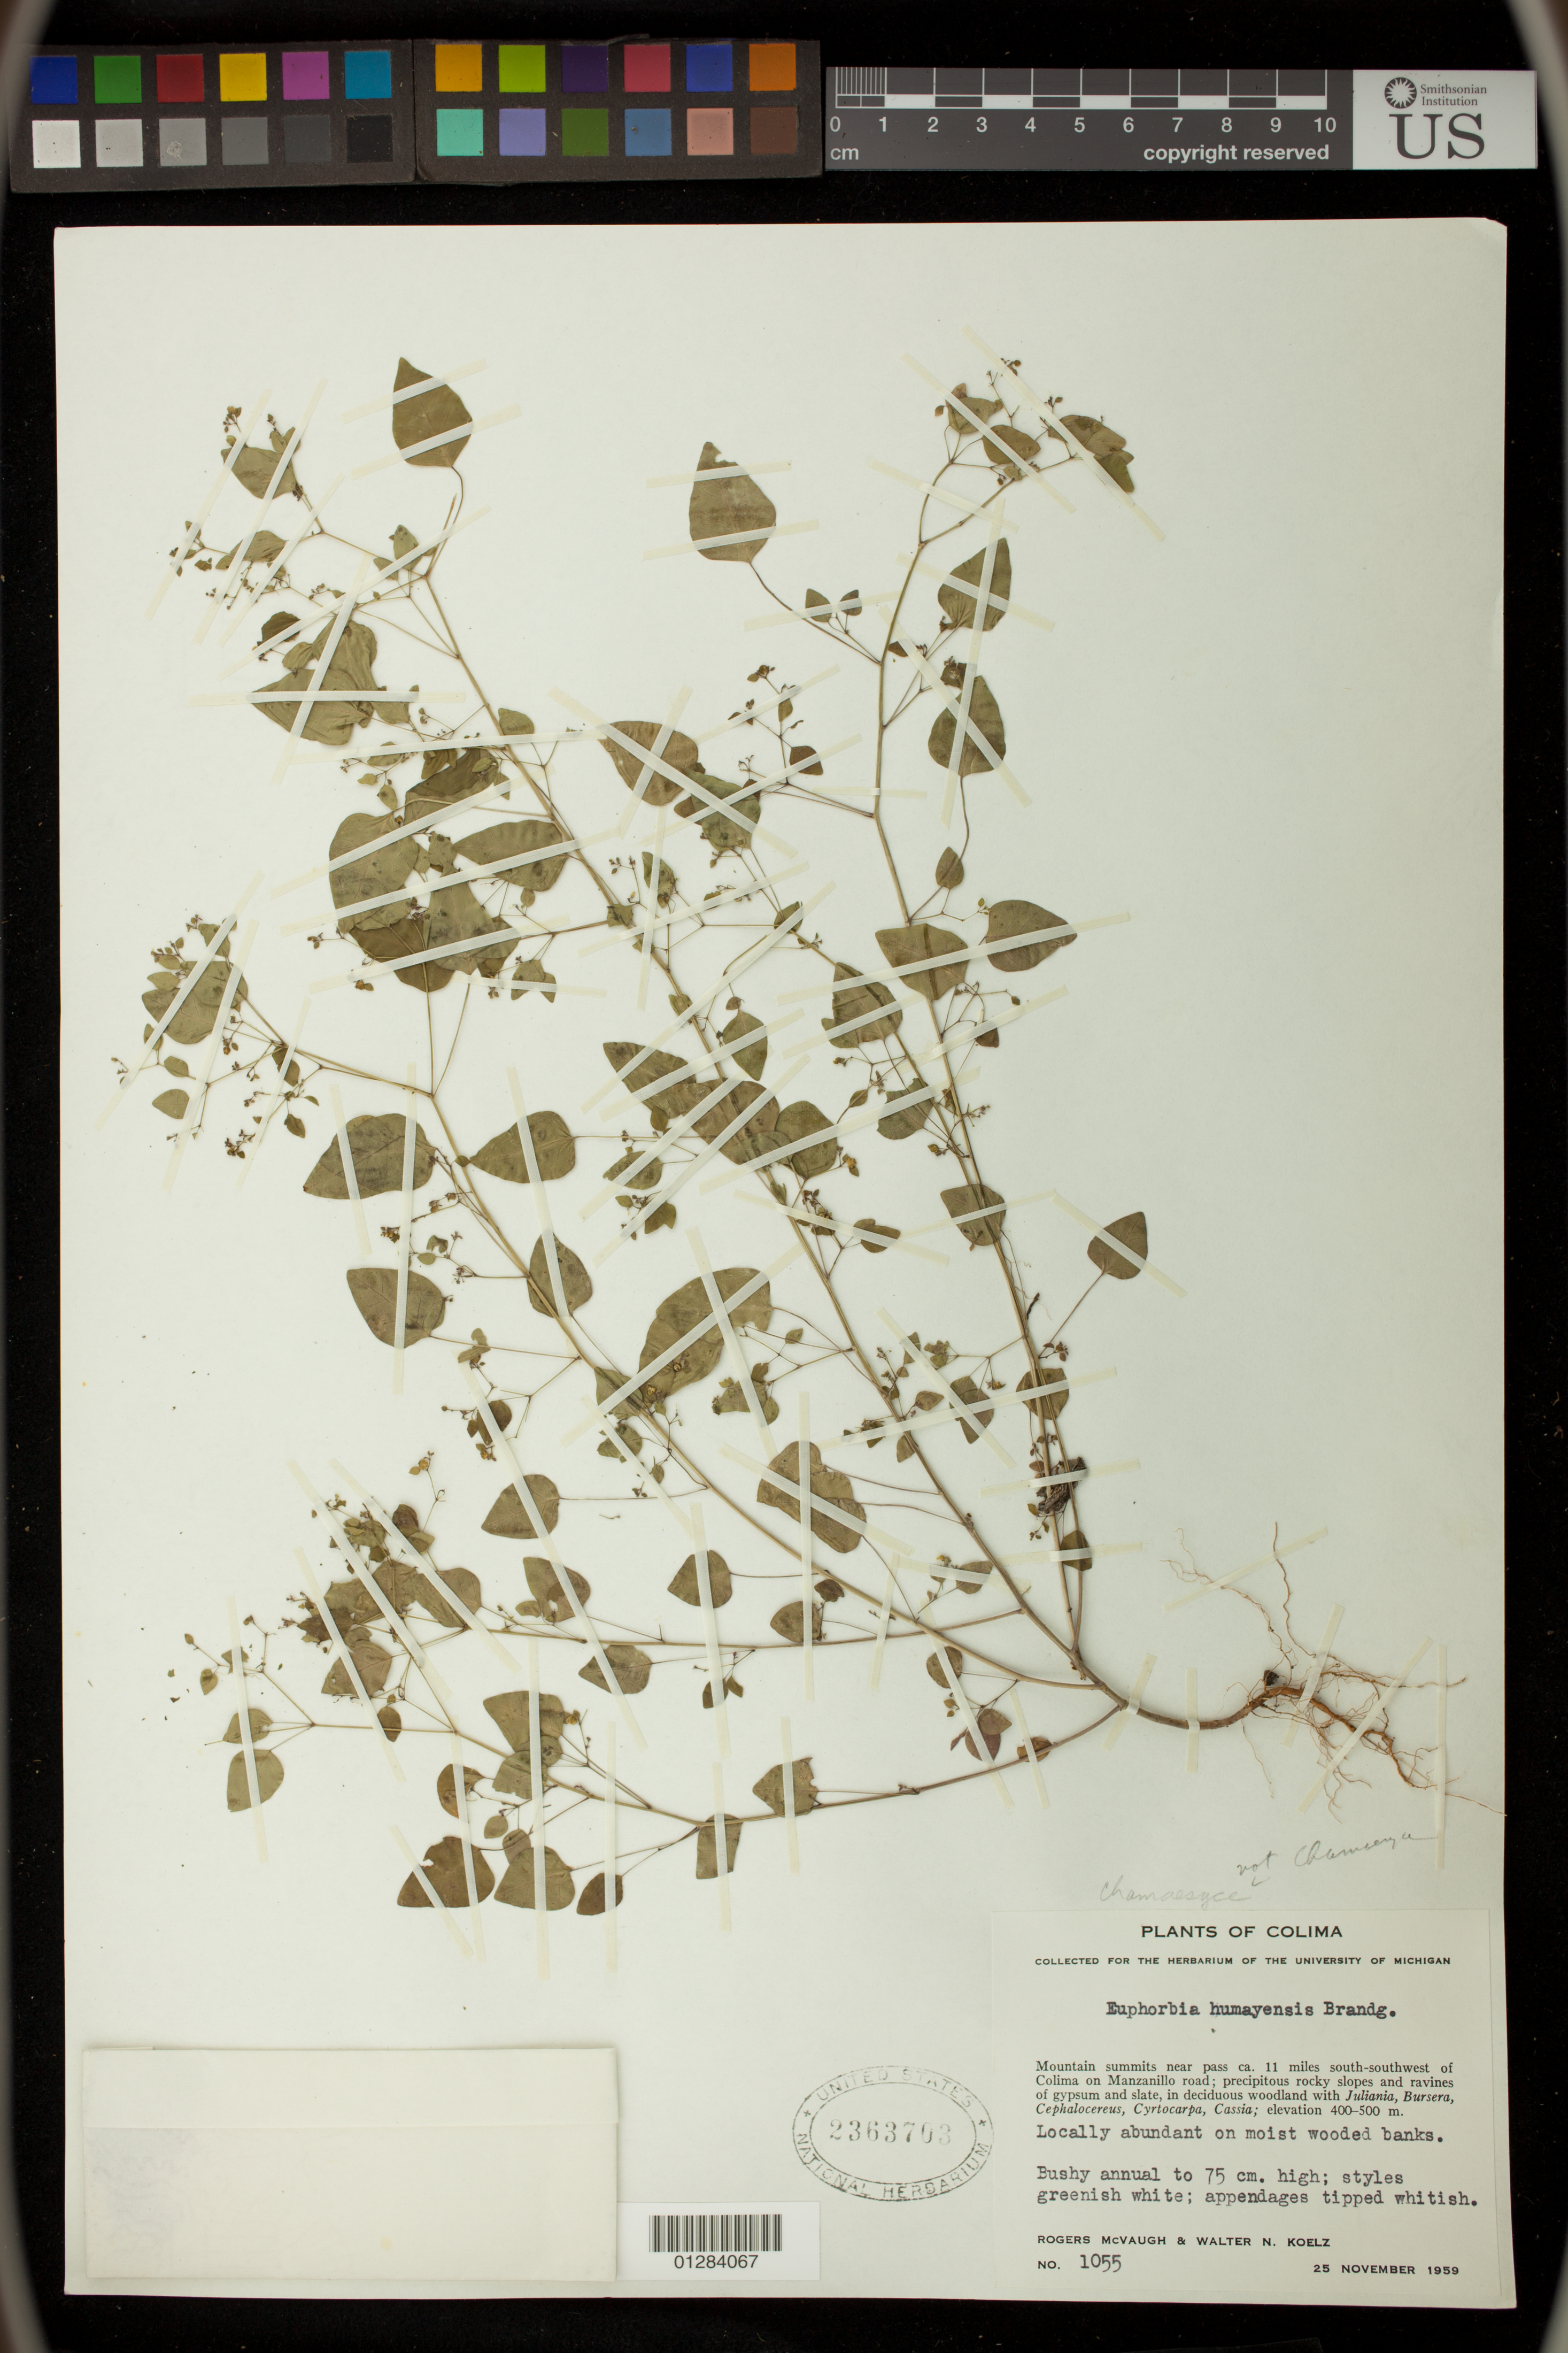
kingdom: Plantae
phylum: Tracheophyta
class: Magnoliopsida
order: Malpighiales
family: Euphorbiaceae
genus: Euphorbia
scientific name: Euphorbia humayensis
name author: Brandegee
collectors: R. McVaugh & W. N. Koelz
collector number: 1055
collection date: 1959-11-25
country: Mexico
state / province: Colima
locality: Mountain summit near pass ca. 11 miles south-southwest of Colima on Manzanillo road.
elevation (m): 400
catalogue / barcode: US 2363703